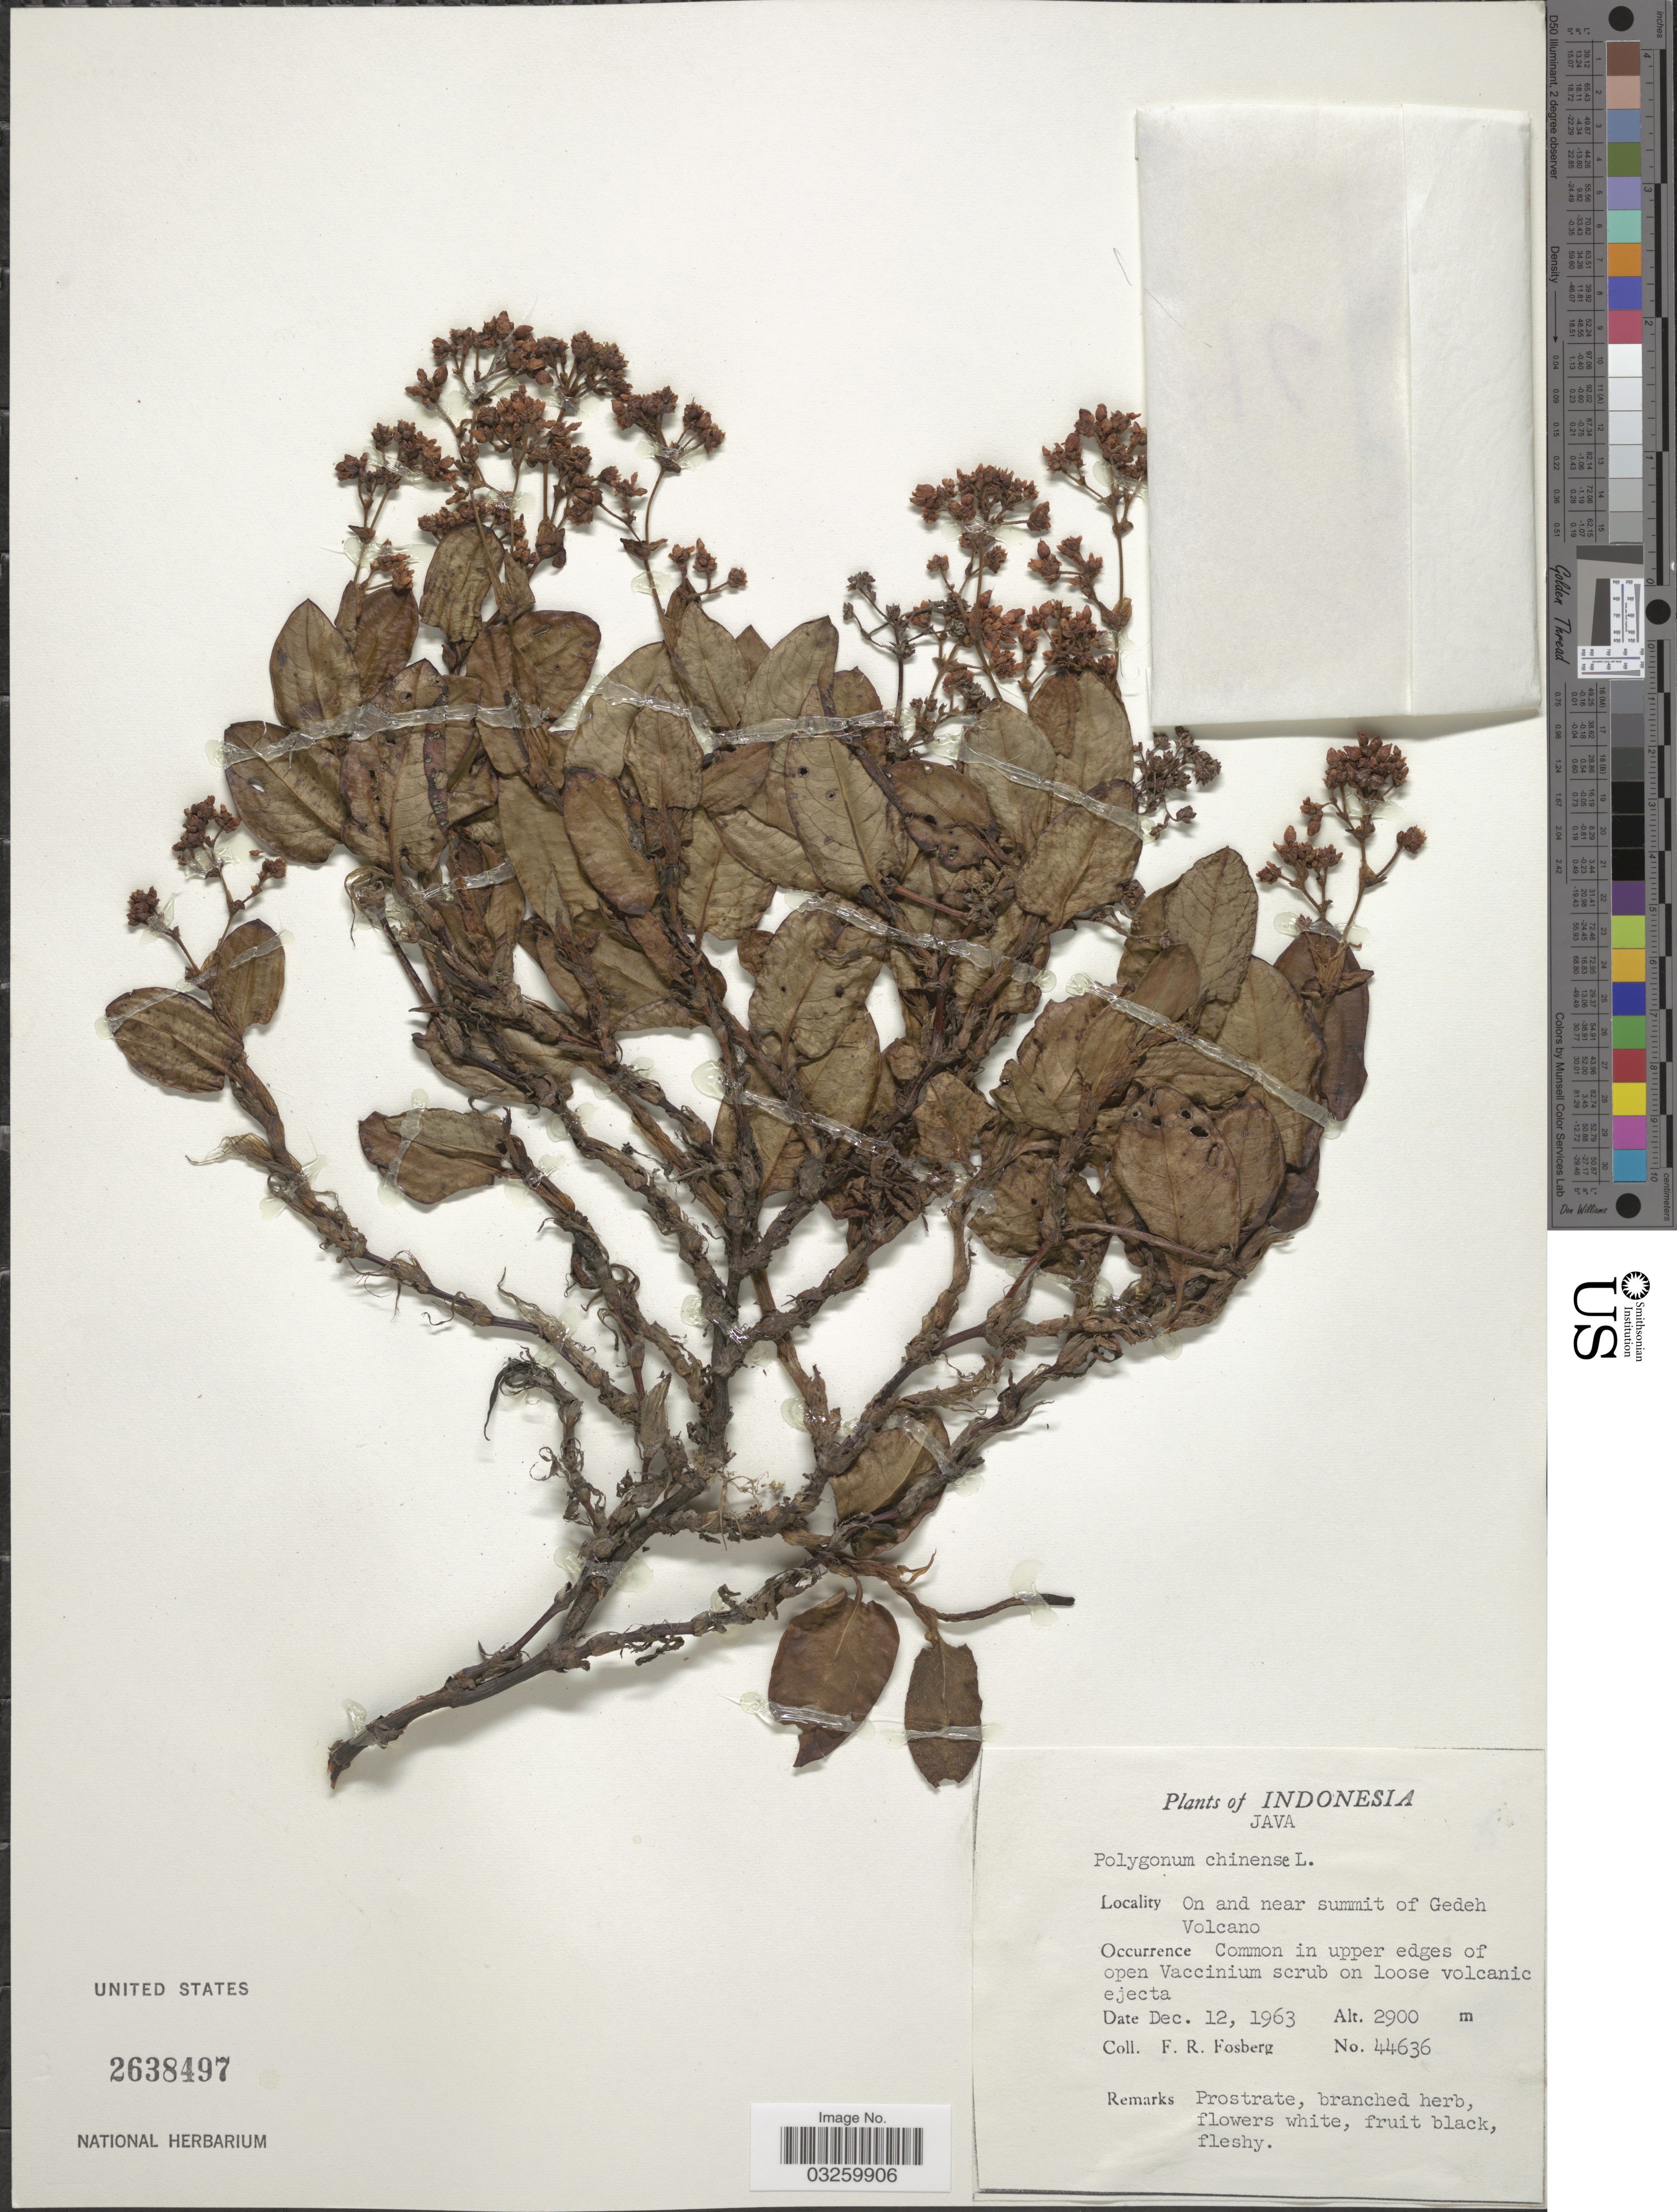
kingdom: Plantae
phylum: Tracheophyta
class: Magnoliopsida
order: Caryophyllales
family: Polygonaceae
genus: Persicaria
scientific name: Persicaria chinensis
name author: (L.) H. Gross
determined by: Wagner, W. L., (BOT), Smithsonian Institution - National Museum of Natural History (UNITED STATES)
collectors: F. R. Fosberg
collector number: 44636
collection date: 1963-12-12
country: Indonesia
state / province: Java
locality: On and near summit of Gedeh Volcano.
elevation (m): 2900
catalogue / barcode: US 2638497